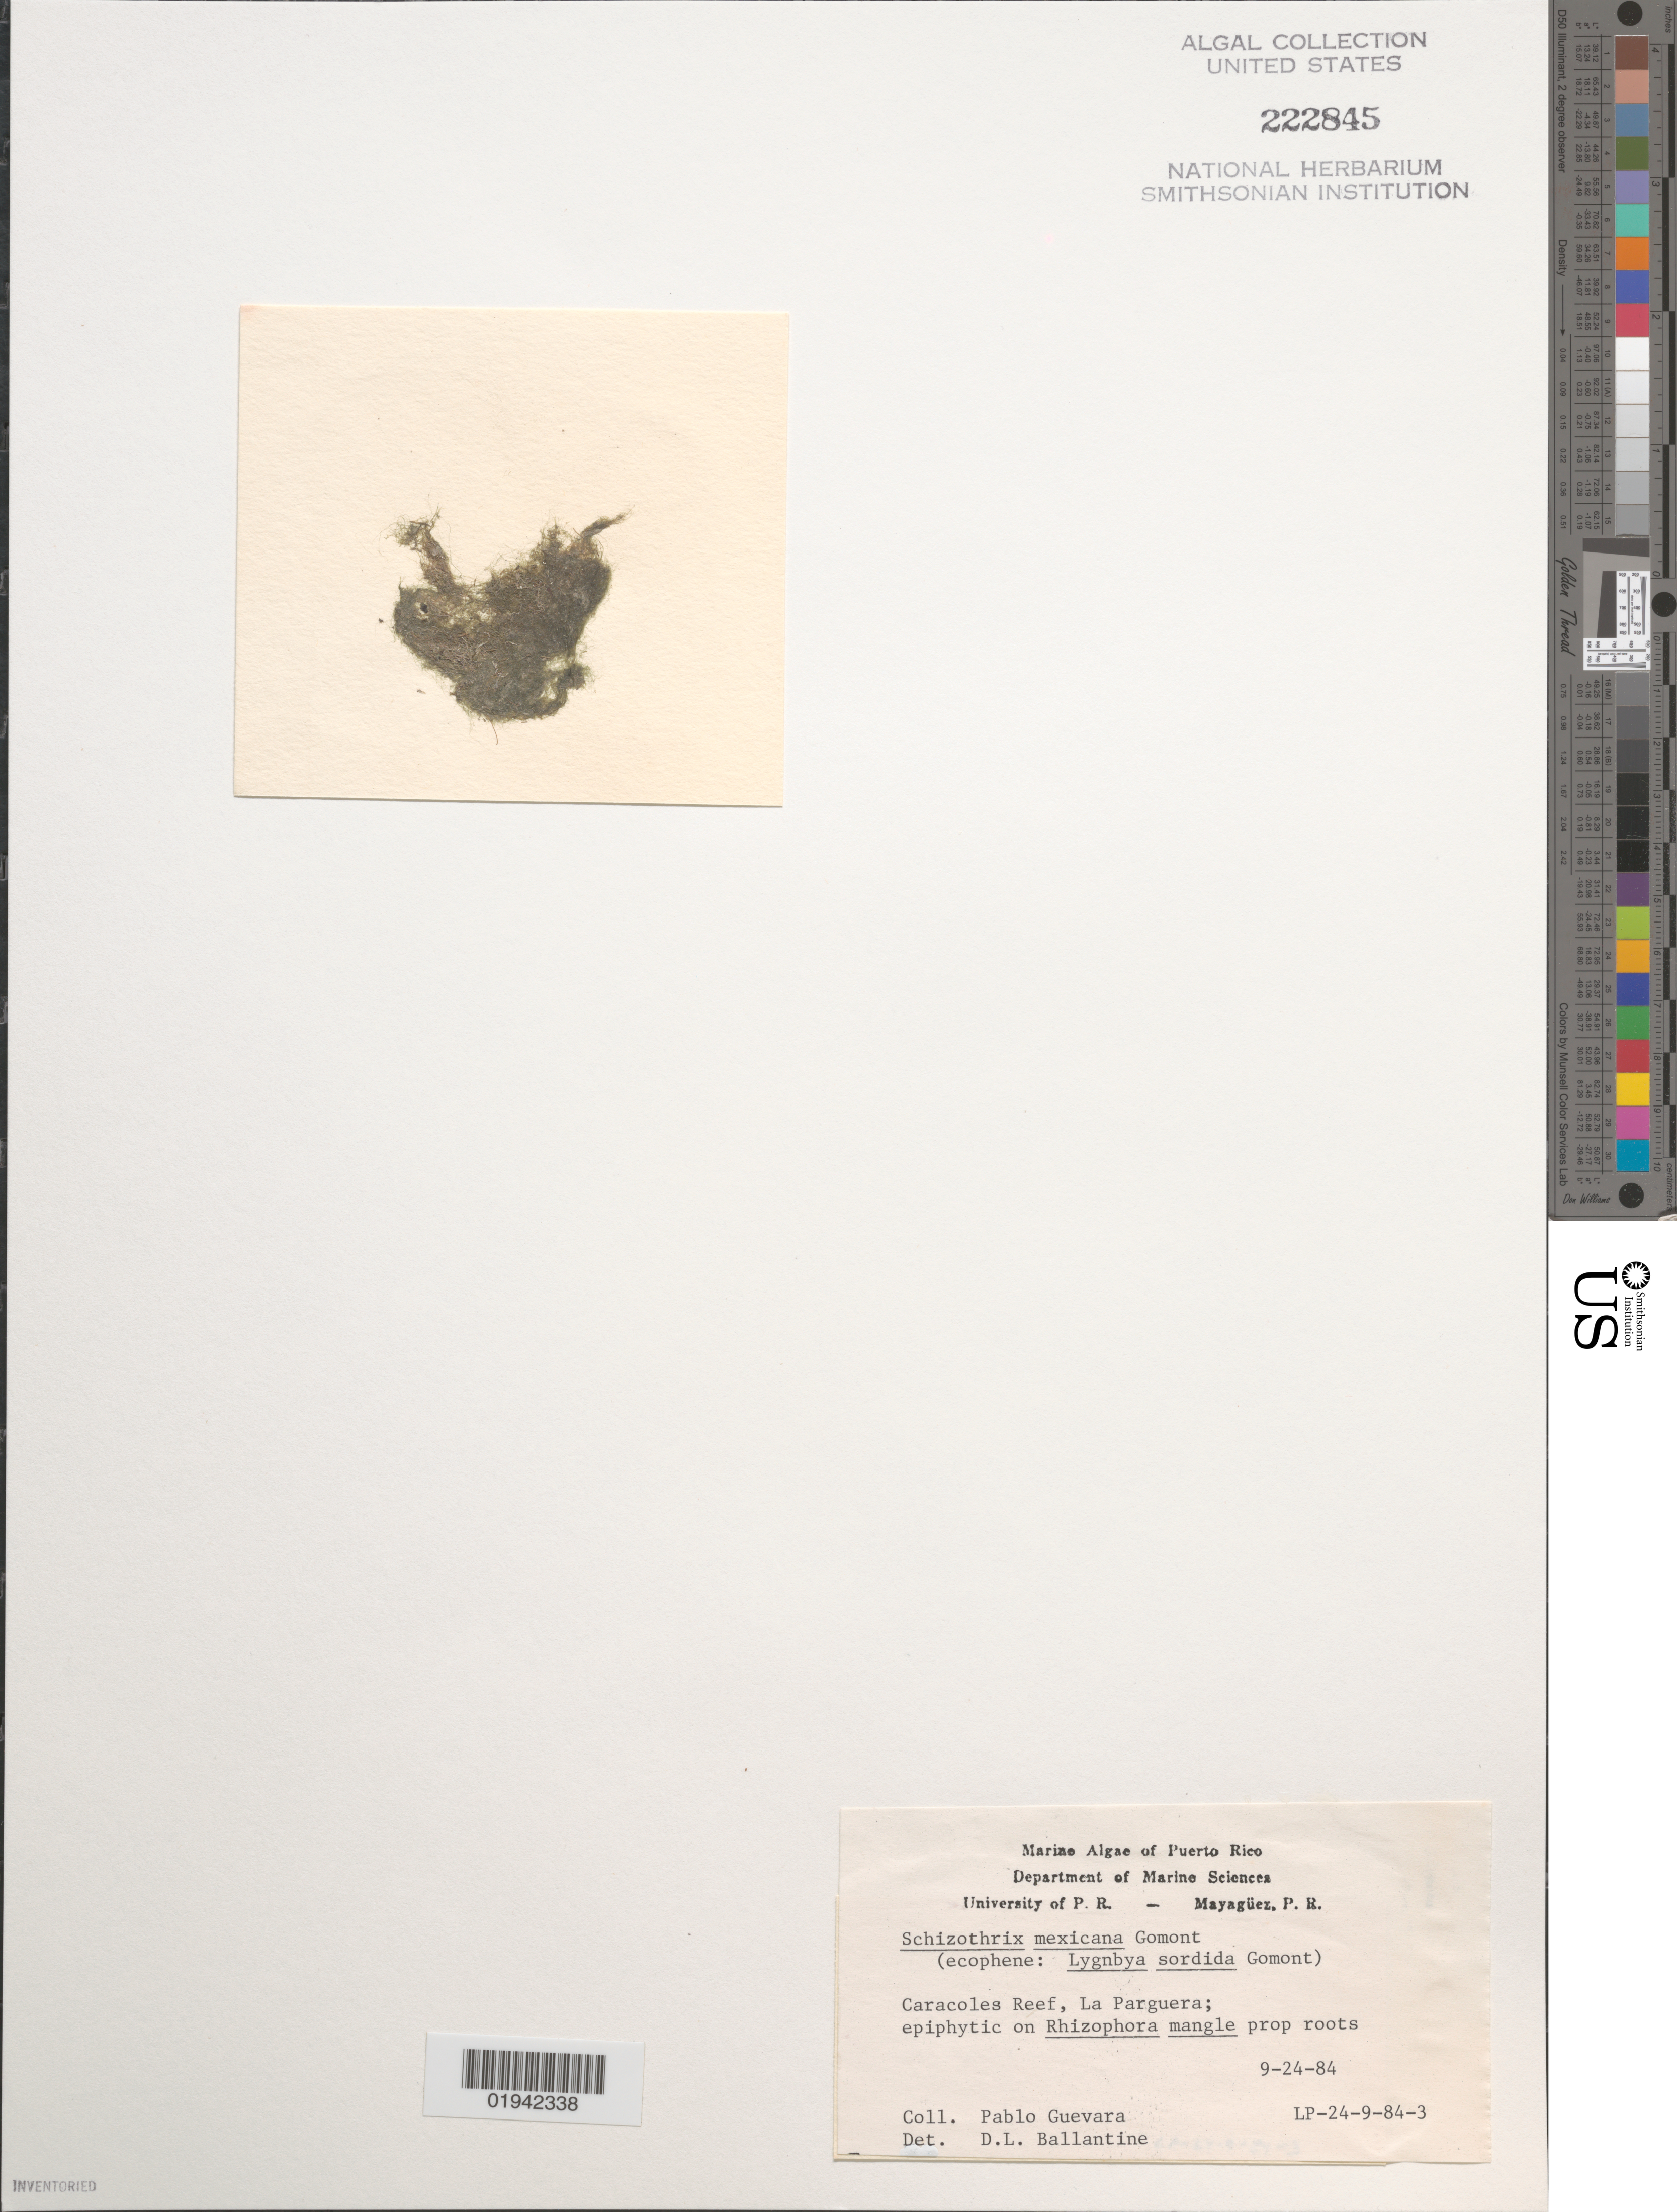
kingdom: Bacteria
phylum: Cyanobacteria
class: Cyanobacteriia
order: Leptolyngbyales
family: Trichocoleusaceae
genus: Schizothrix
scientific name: Schizothrix mexicana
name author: Gomont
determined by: Ballantine, D. L.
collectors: P. Guevara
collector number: LP-24-9-84-3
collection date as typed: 24 Sep 1984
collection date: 1984-09-24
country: Puerto Rico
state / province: Lajas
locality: Caracoles Reef, La Parguera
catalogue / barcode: US 222845